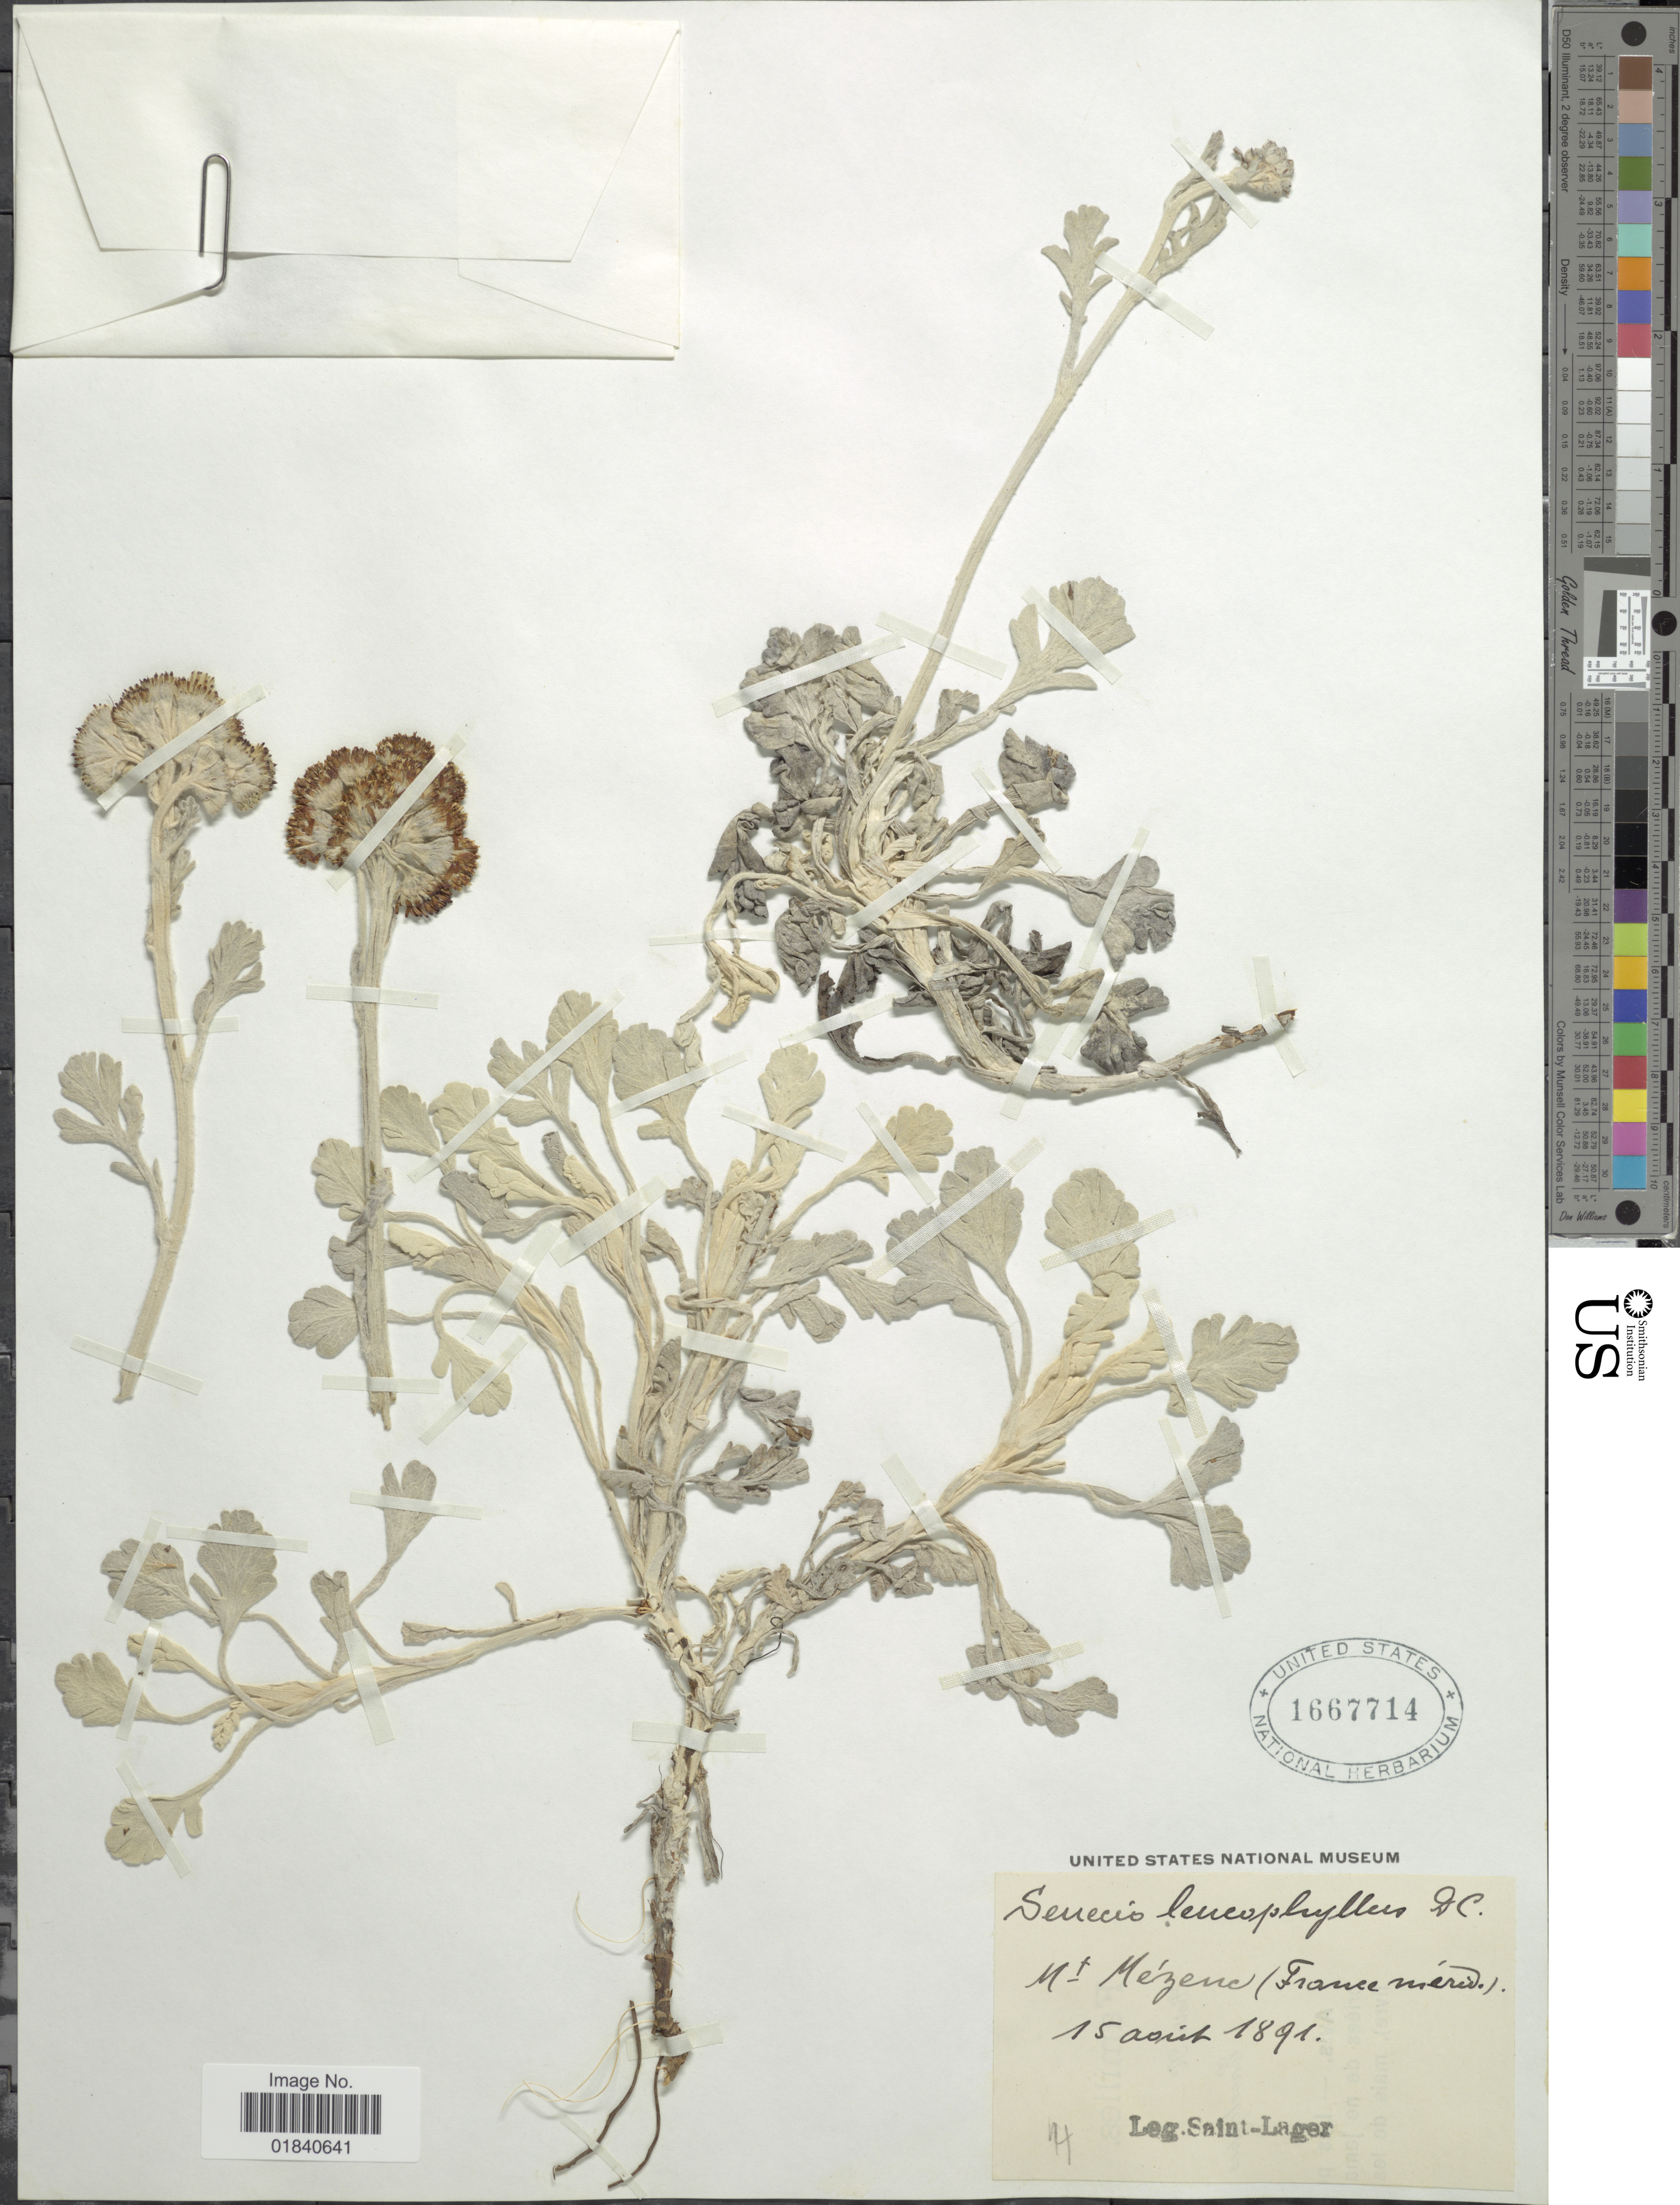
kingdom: Plantae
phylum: Tracheophyta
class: Magnoliopsida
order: Asterales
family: Asteraceae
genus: Jacobaea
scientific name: Jacobaea leucophylla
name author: (DC.) Pelser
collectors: -. St. Lager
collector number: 4*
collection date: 1891-08-15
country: France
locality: Mt. Mezene (France merid.) [interpreted]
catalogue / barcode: US 1667714